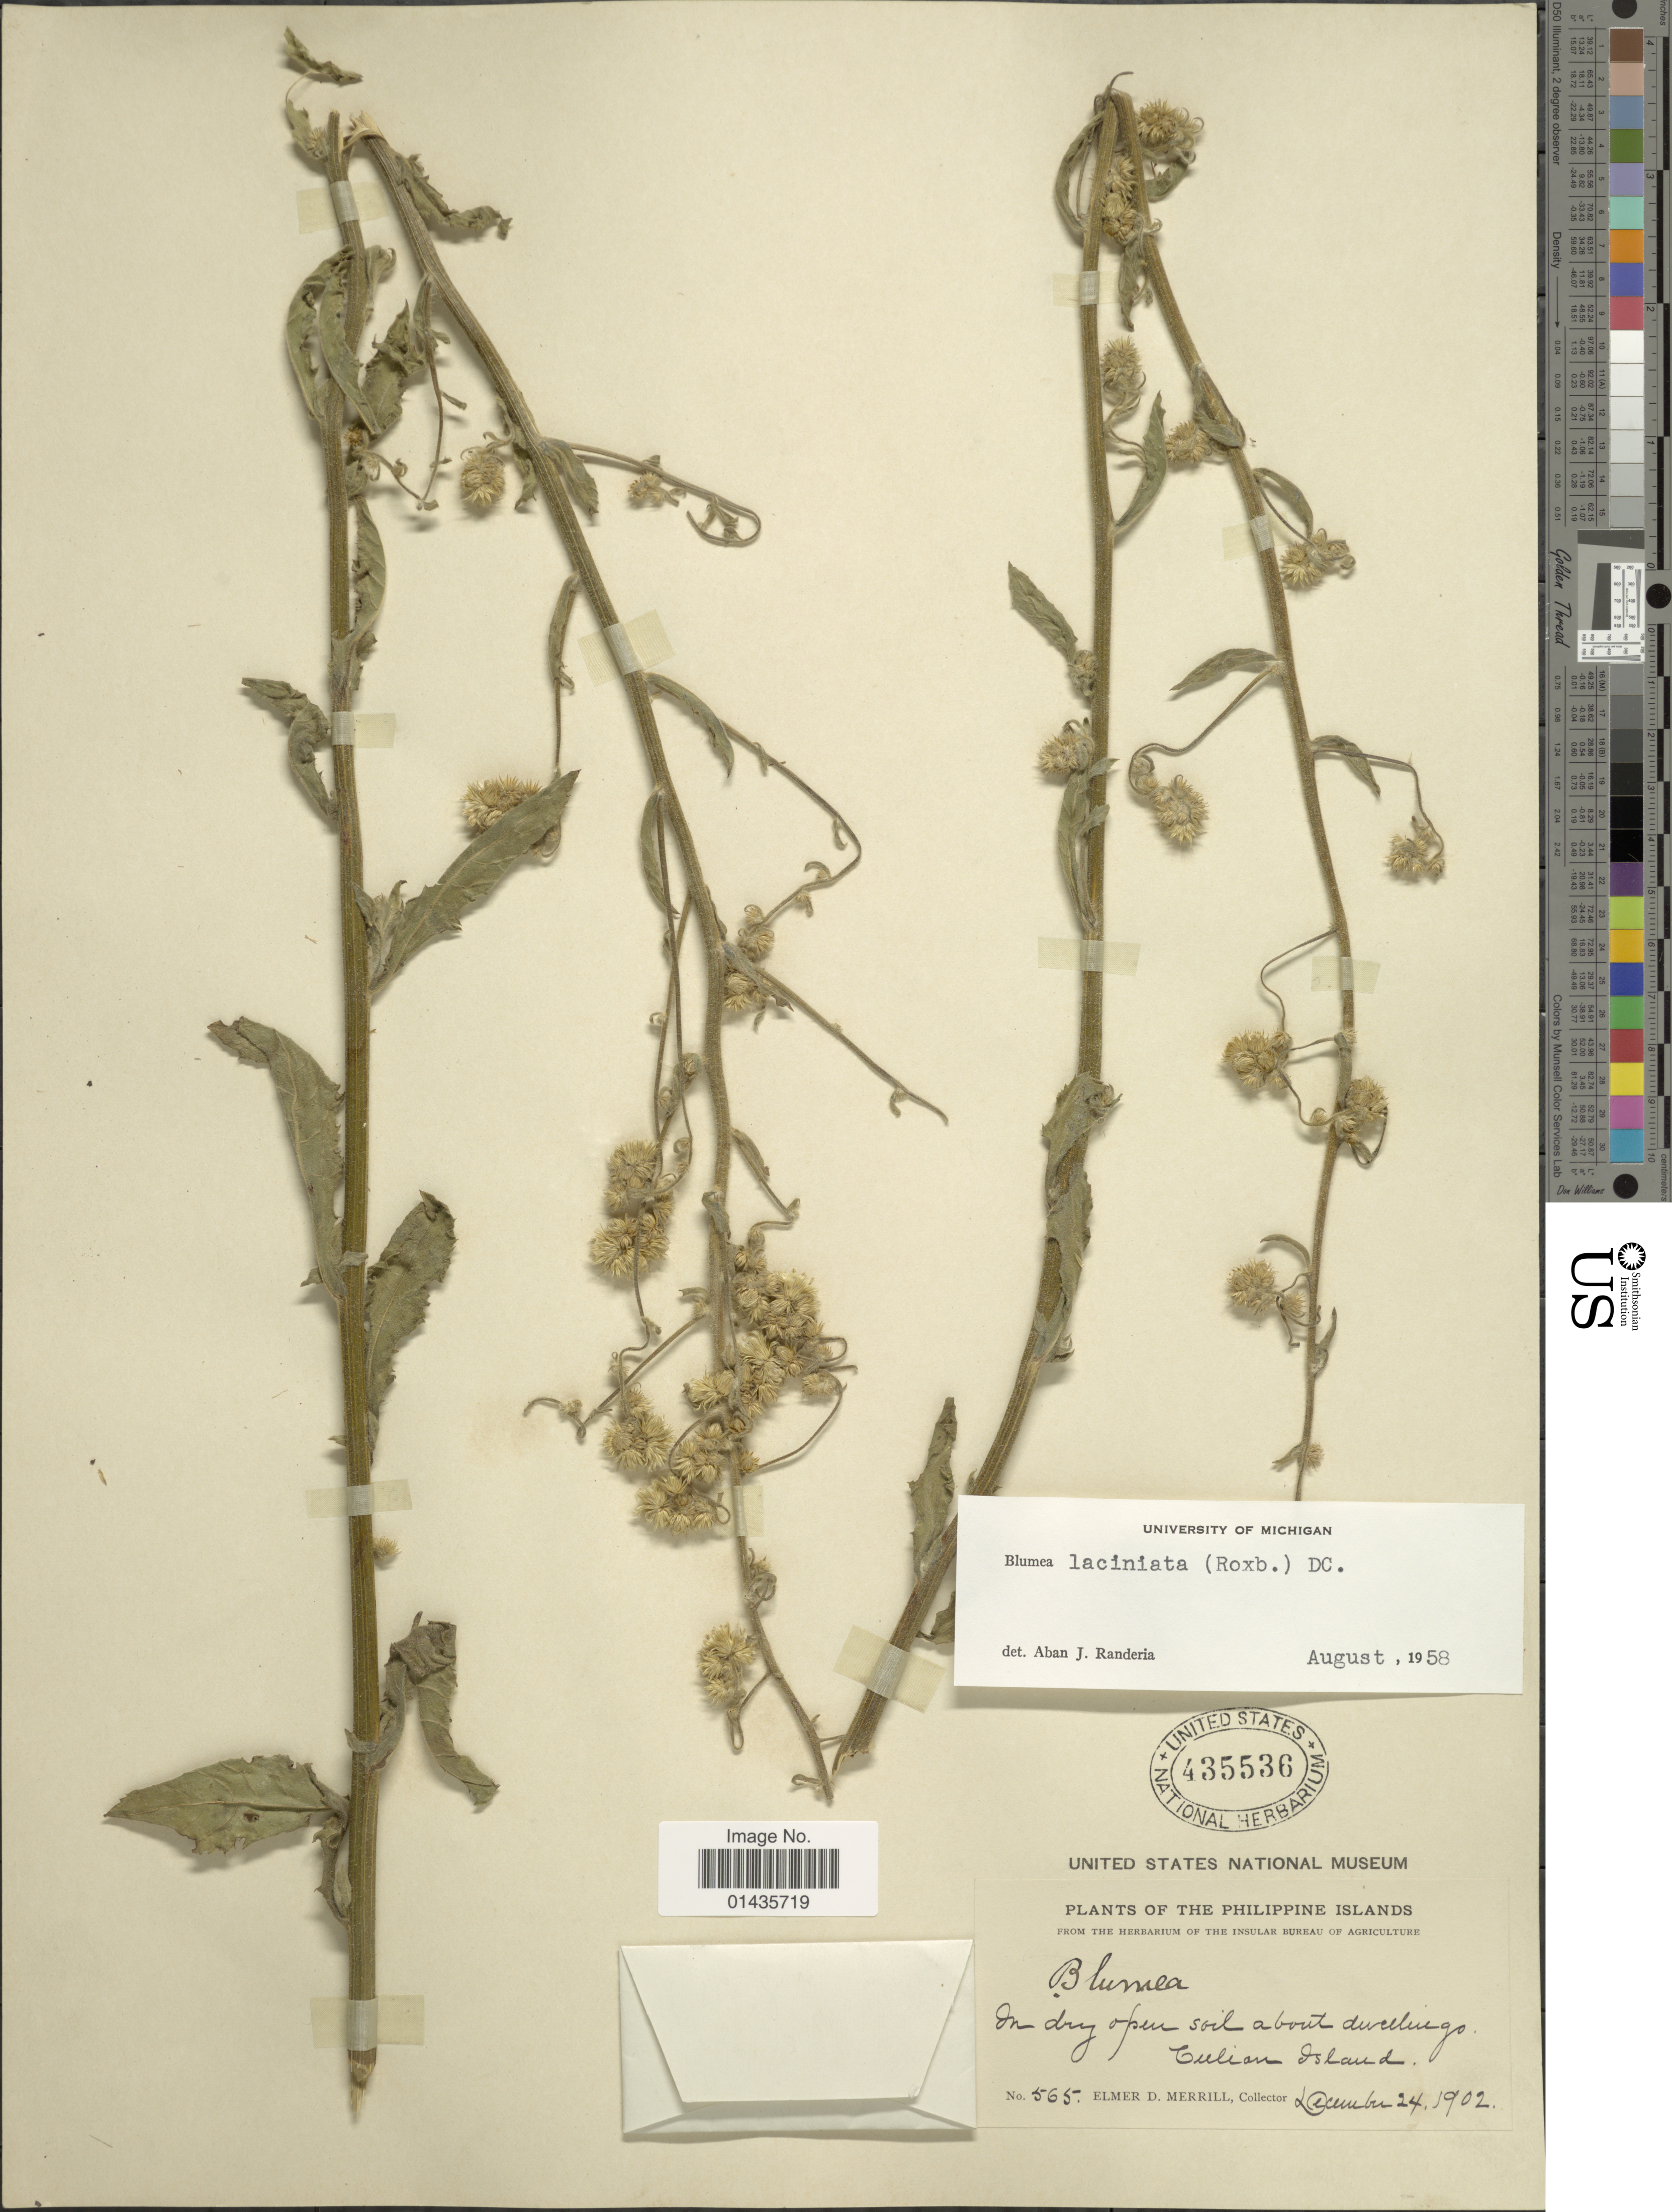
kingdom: Plantae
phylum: Tracheophyta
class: Magnoliopsida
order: Asterales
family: Asteraceae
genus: Blumea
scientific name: Blumea laciniata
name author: (Roxb.) DC.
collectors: E. D. Merrill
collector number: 565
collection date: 1902-12-24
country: Philippines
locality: Philippine Islands, Culian Island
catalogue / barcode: US 435536